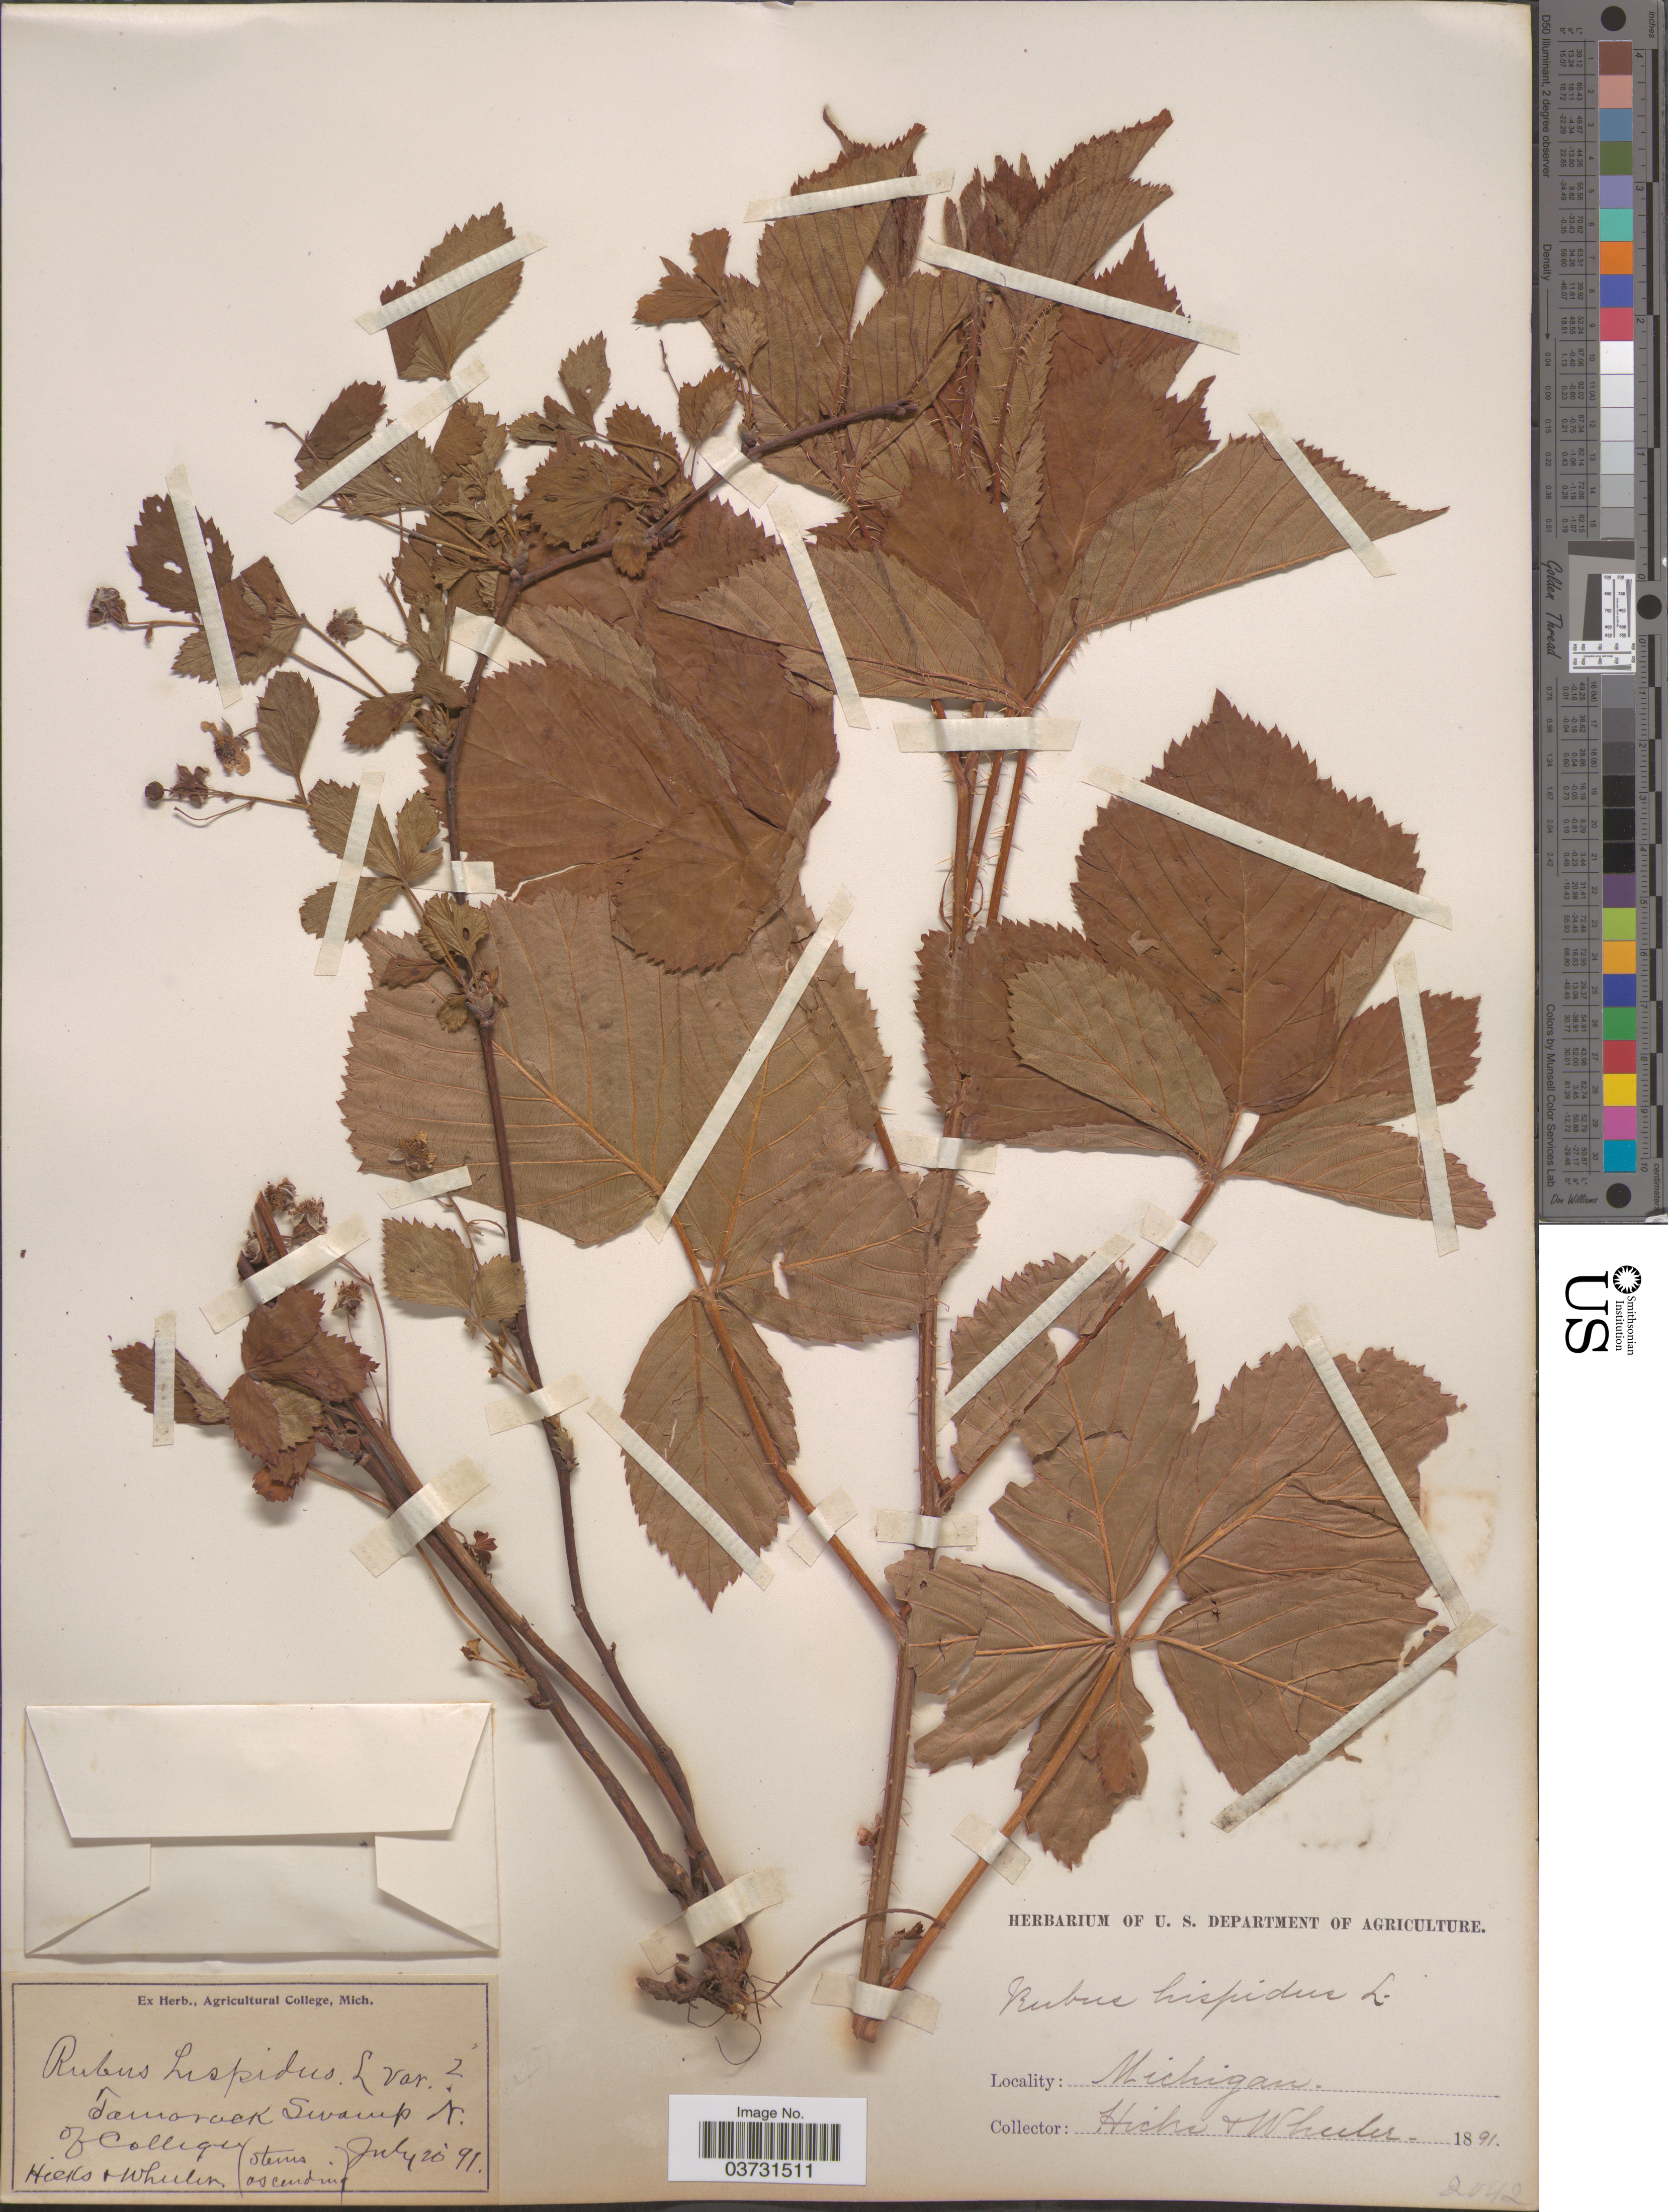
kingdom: Plantae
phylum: Tracheophyta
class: Magnoliopsida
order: Rosales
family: Rosaceae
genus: Rubus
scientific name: Rubus nigricans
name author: Rydb. in Britton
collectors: -. Hicks & -- Wheeler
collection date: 1891-07-20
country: United States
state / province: Michigan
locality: Tamorack Swamp N. of College.